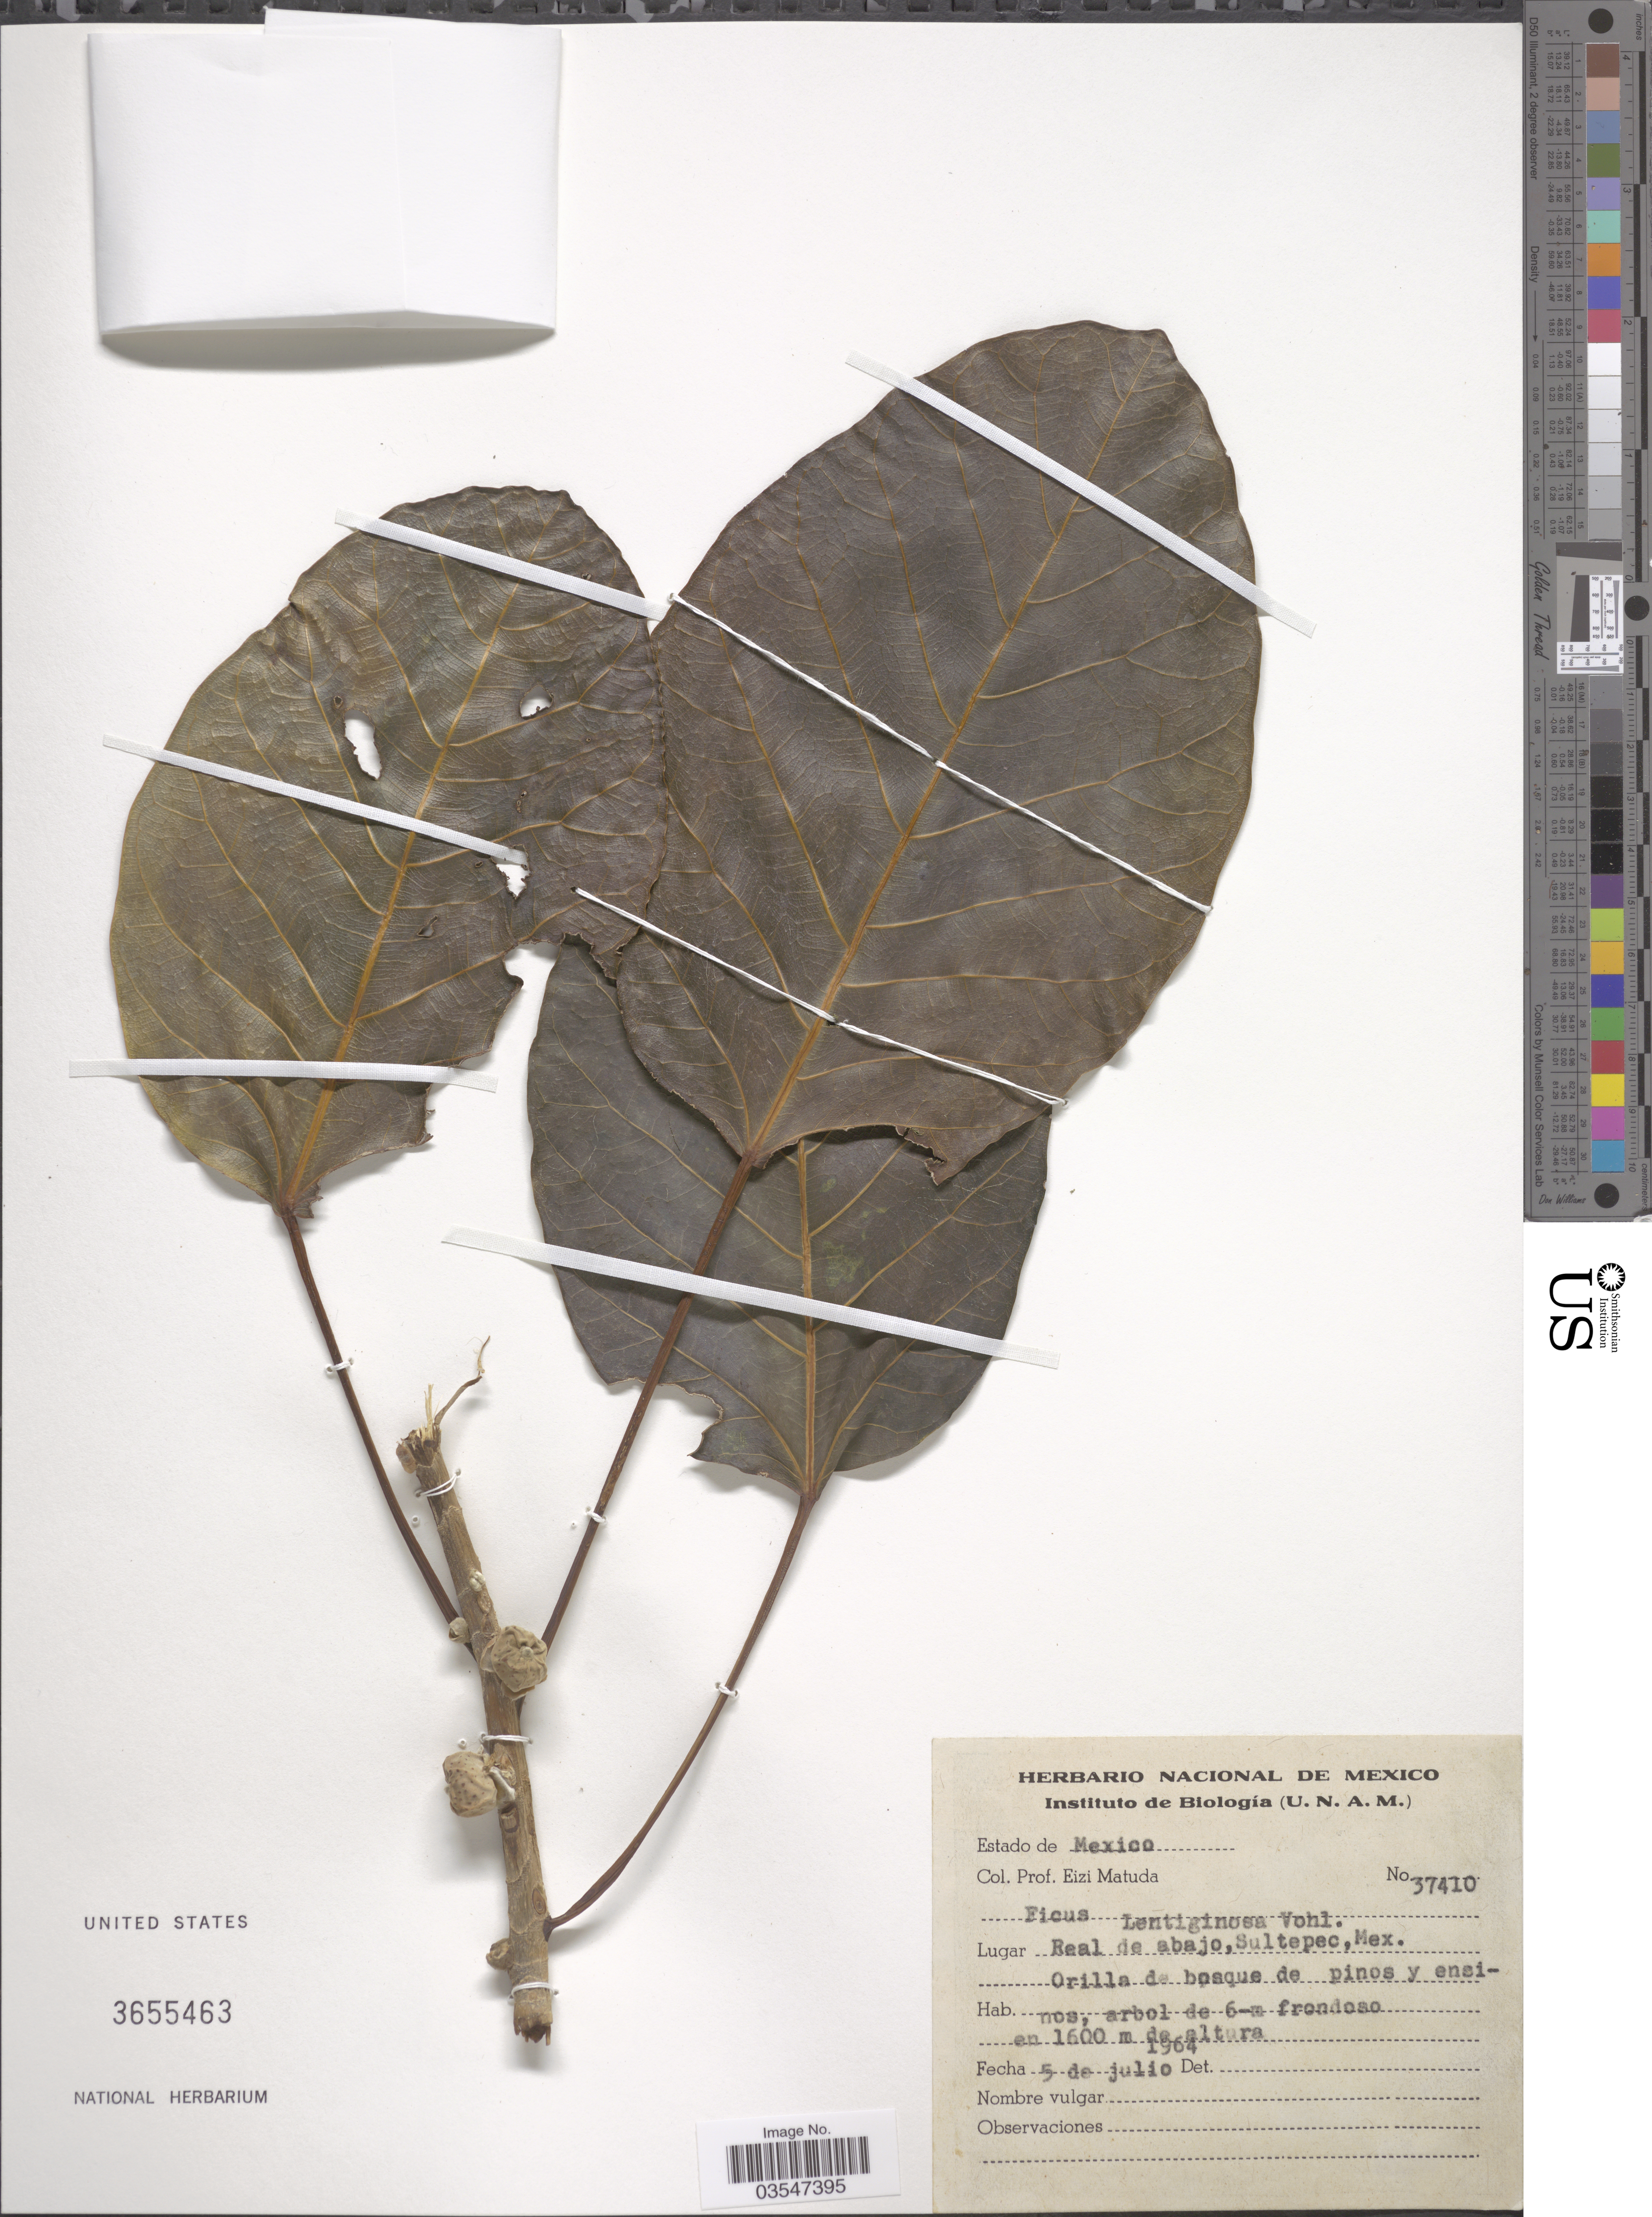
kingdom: Plantae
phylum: Tracheophyta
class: Magnoliopsida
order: Rosales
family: Moraceae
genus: Ficus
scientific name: Ficus lentiginosa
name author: Vahl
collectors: E. Matuda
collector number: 37410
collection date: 1964-07-05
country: Mexico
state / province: México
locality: Real de abajo, Sultepec.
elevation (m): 1600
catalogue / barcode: US 3655463